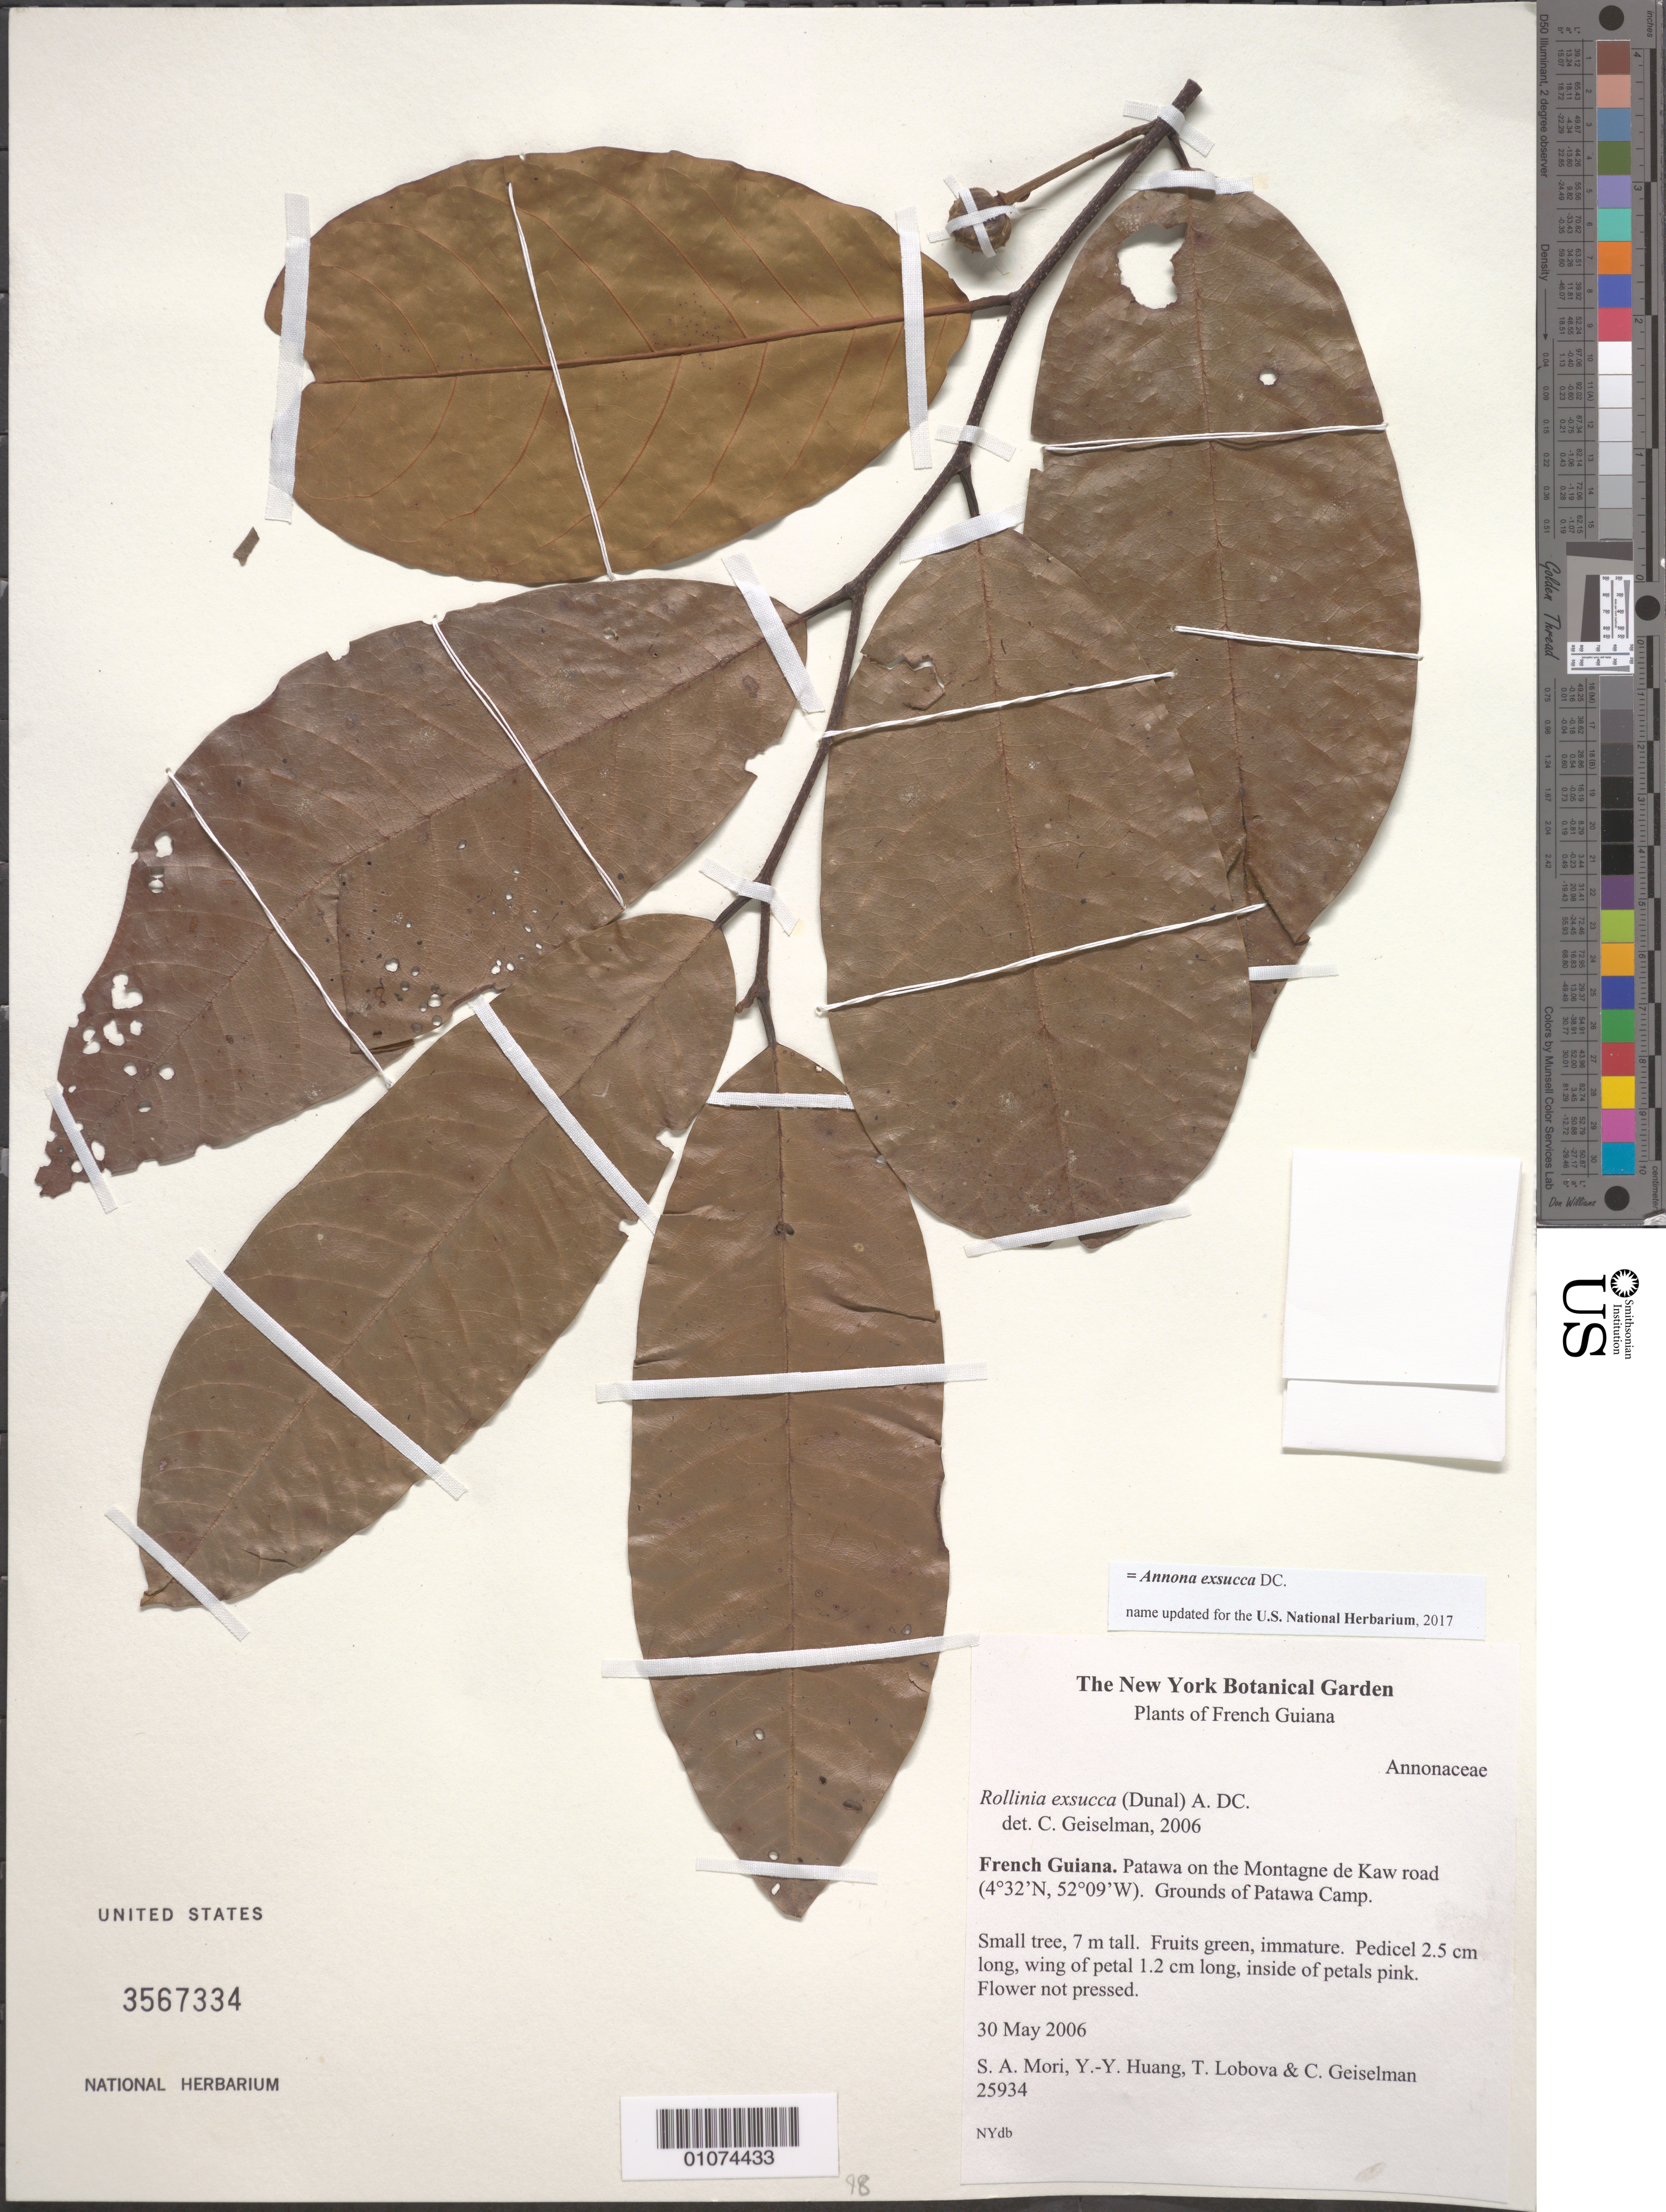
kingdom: Plantae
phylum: Tracheophyta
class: Magnoliopsida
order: Magnoliales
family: Annonaceae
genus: Annona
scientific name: Annona exsucca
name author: DC. ex Dunal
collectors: S. Mori, Y. Huang, T. Lobova & C. Geiselman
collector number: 25934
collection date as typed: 30-May-06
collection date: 2006-05-30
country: French Guiana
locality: Patawa on the Montagne de Kaw road. Grounds of Patawa Camp.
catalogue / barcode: US 3567334